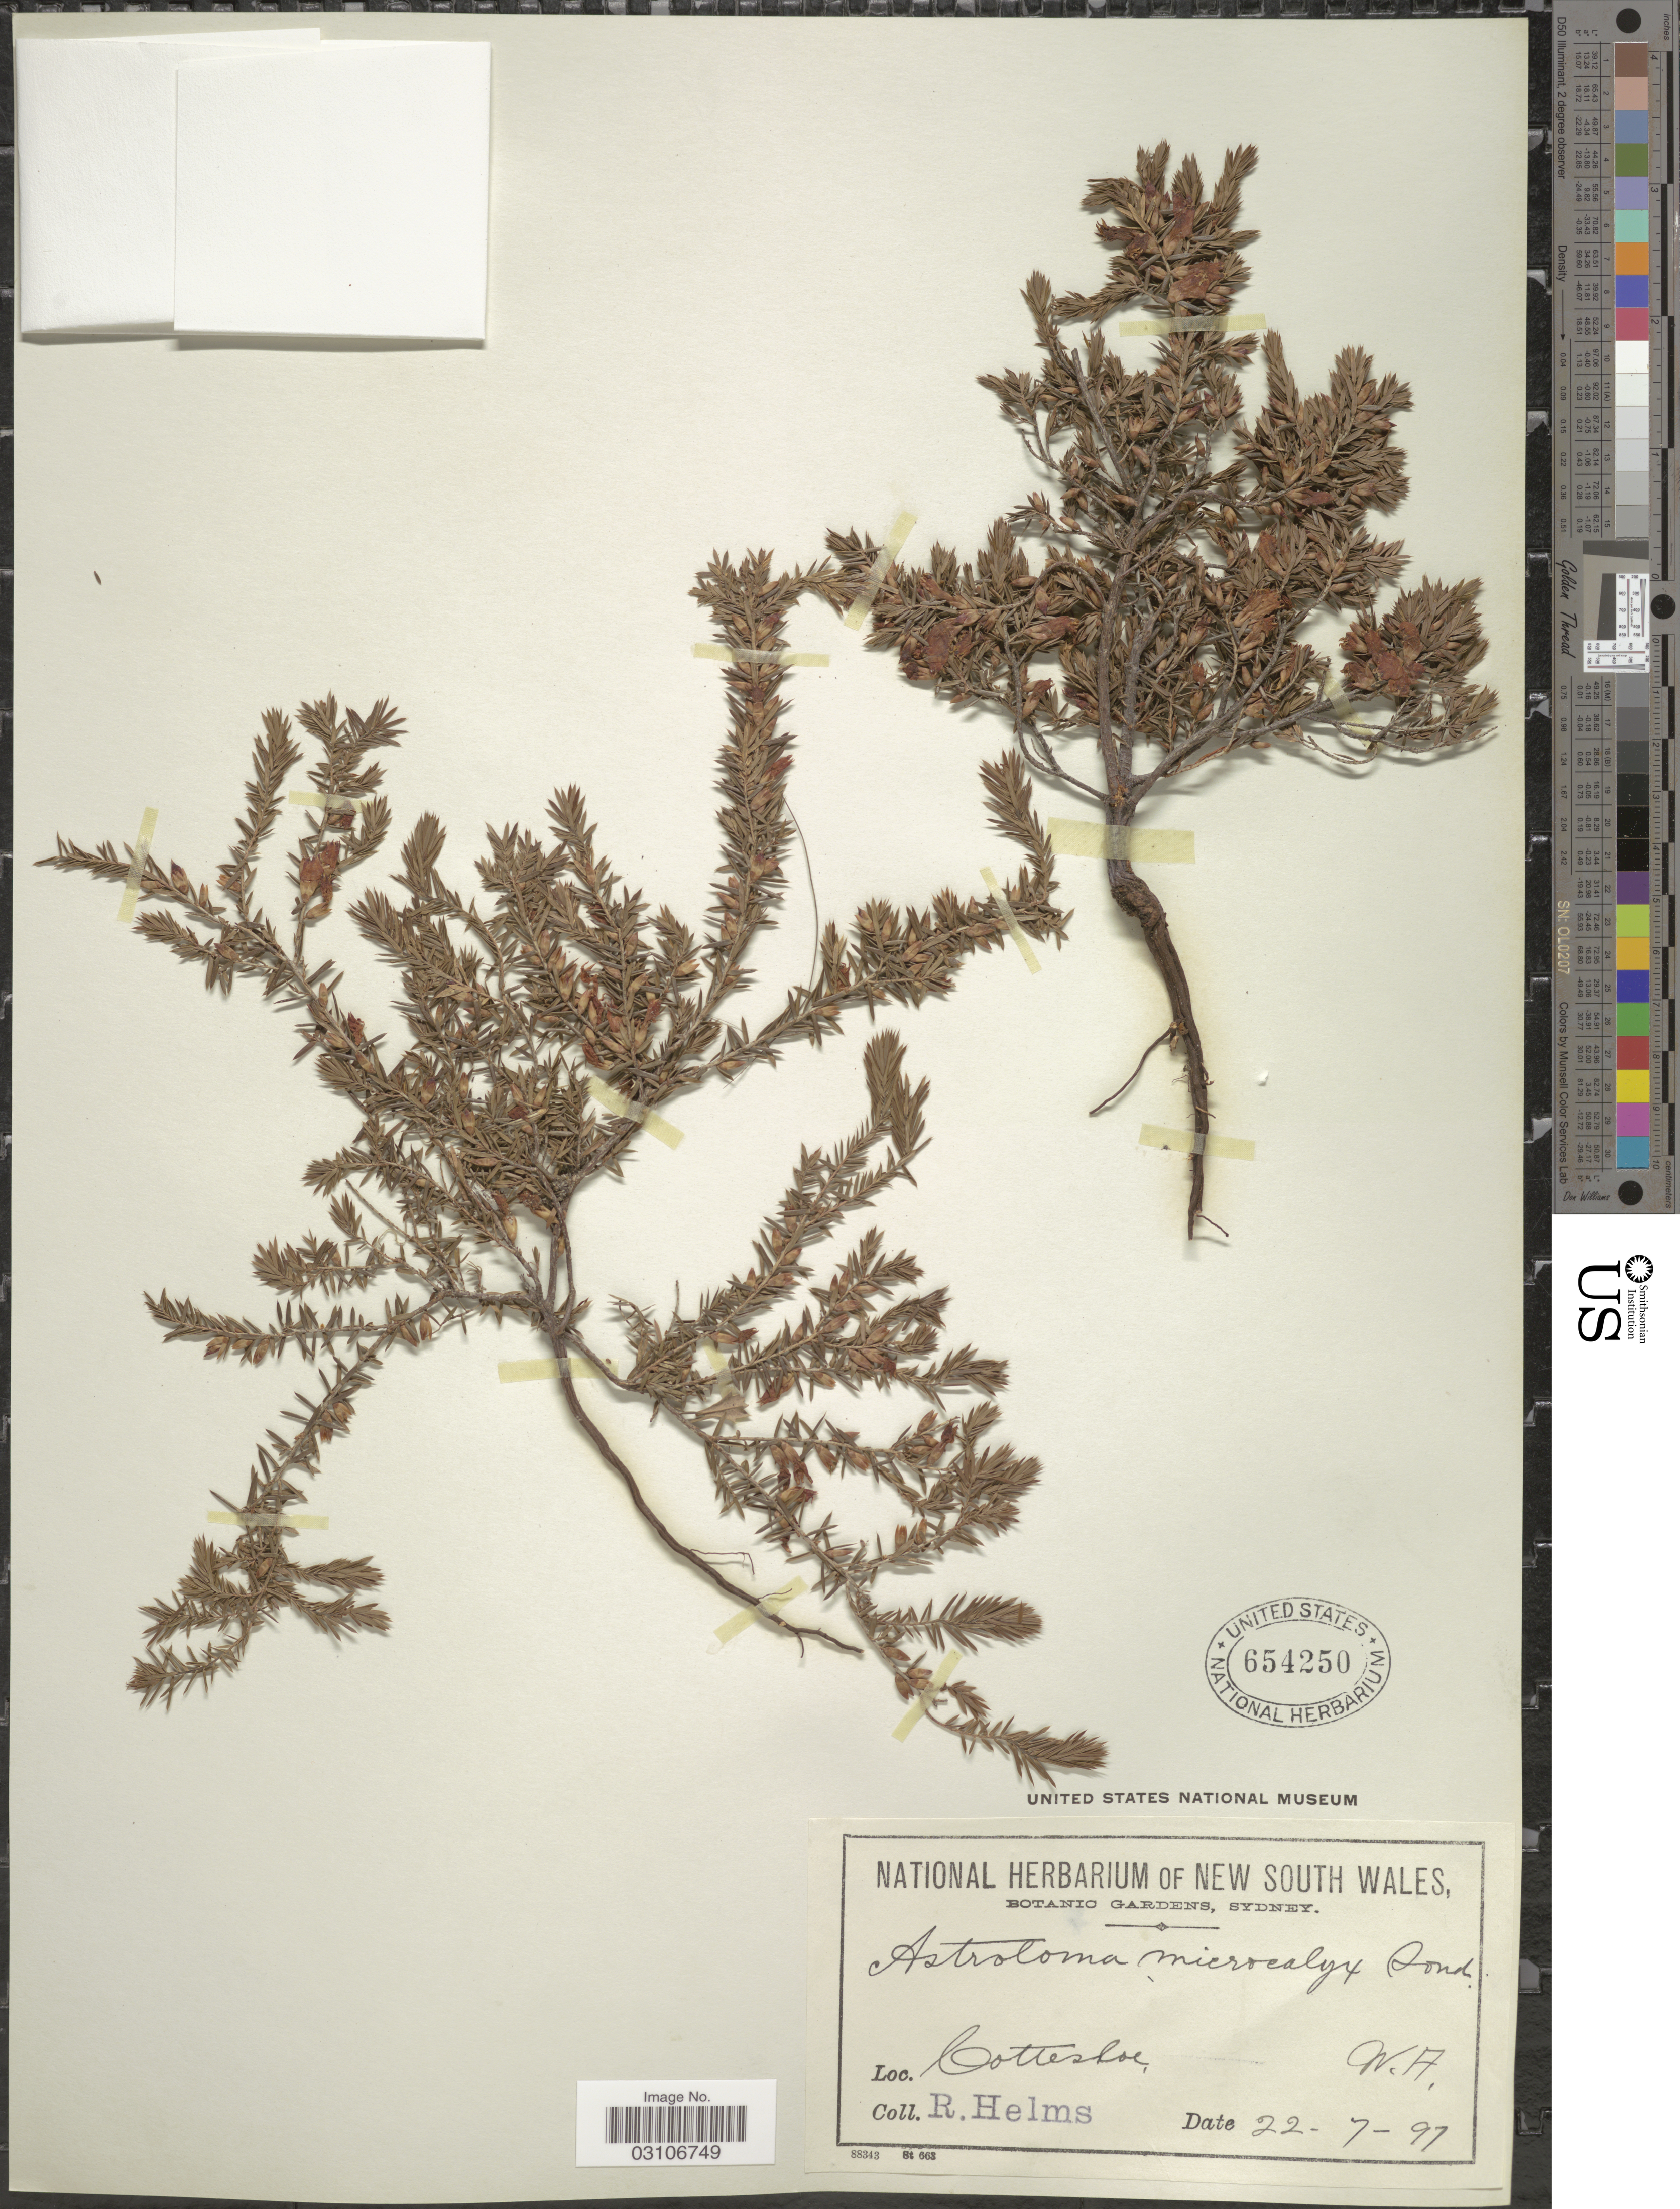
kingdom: Plantae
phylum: Tracheophyta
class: Magnoliopsida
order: Ericales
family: Ericaceae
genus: Astroloma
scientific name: Astroloma microcalyx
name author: Sond.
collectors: R. Helms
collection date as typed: Transcribed d/m/y: 22/7/97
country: Australia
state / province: Western Australia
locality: Cottesloe.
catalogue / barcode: US 654250